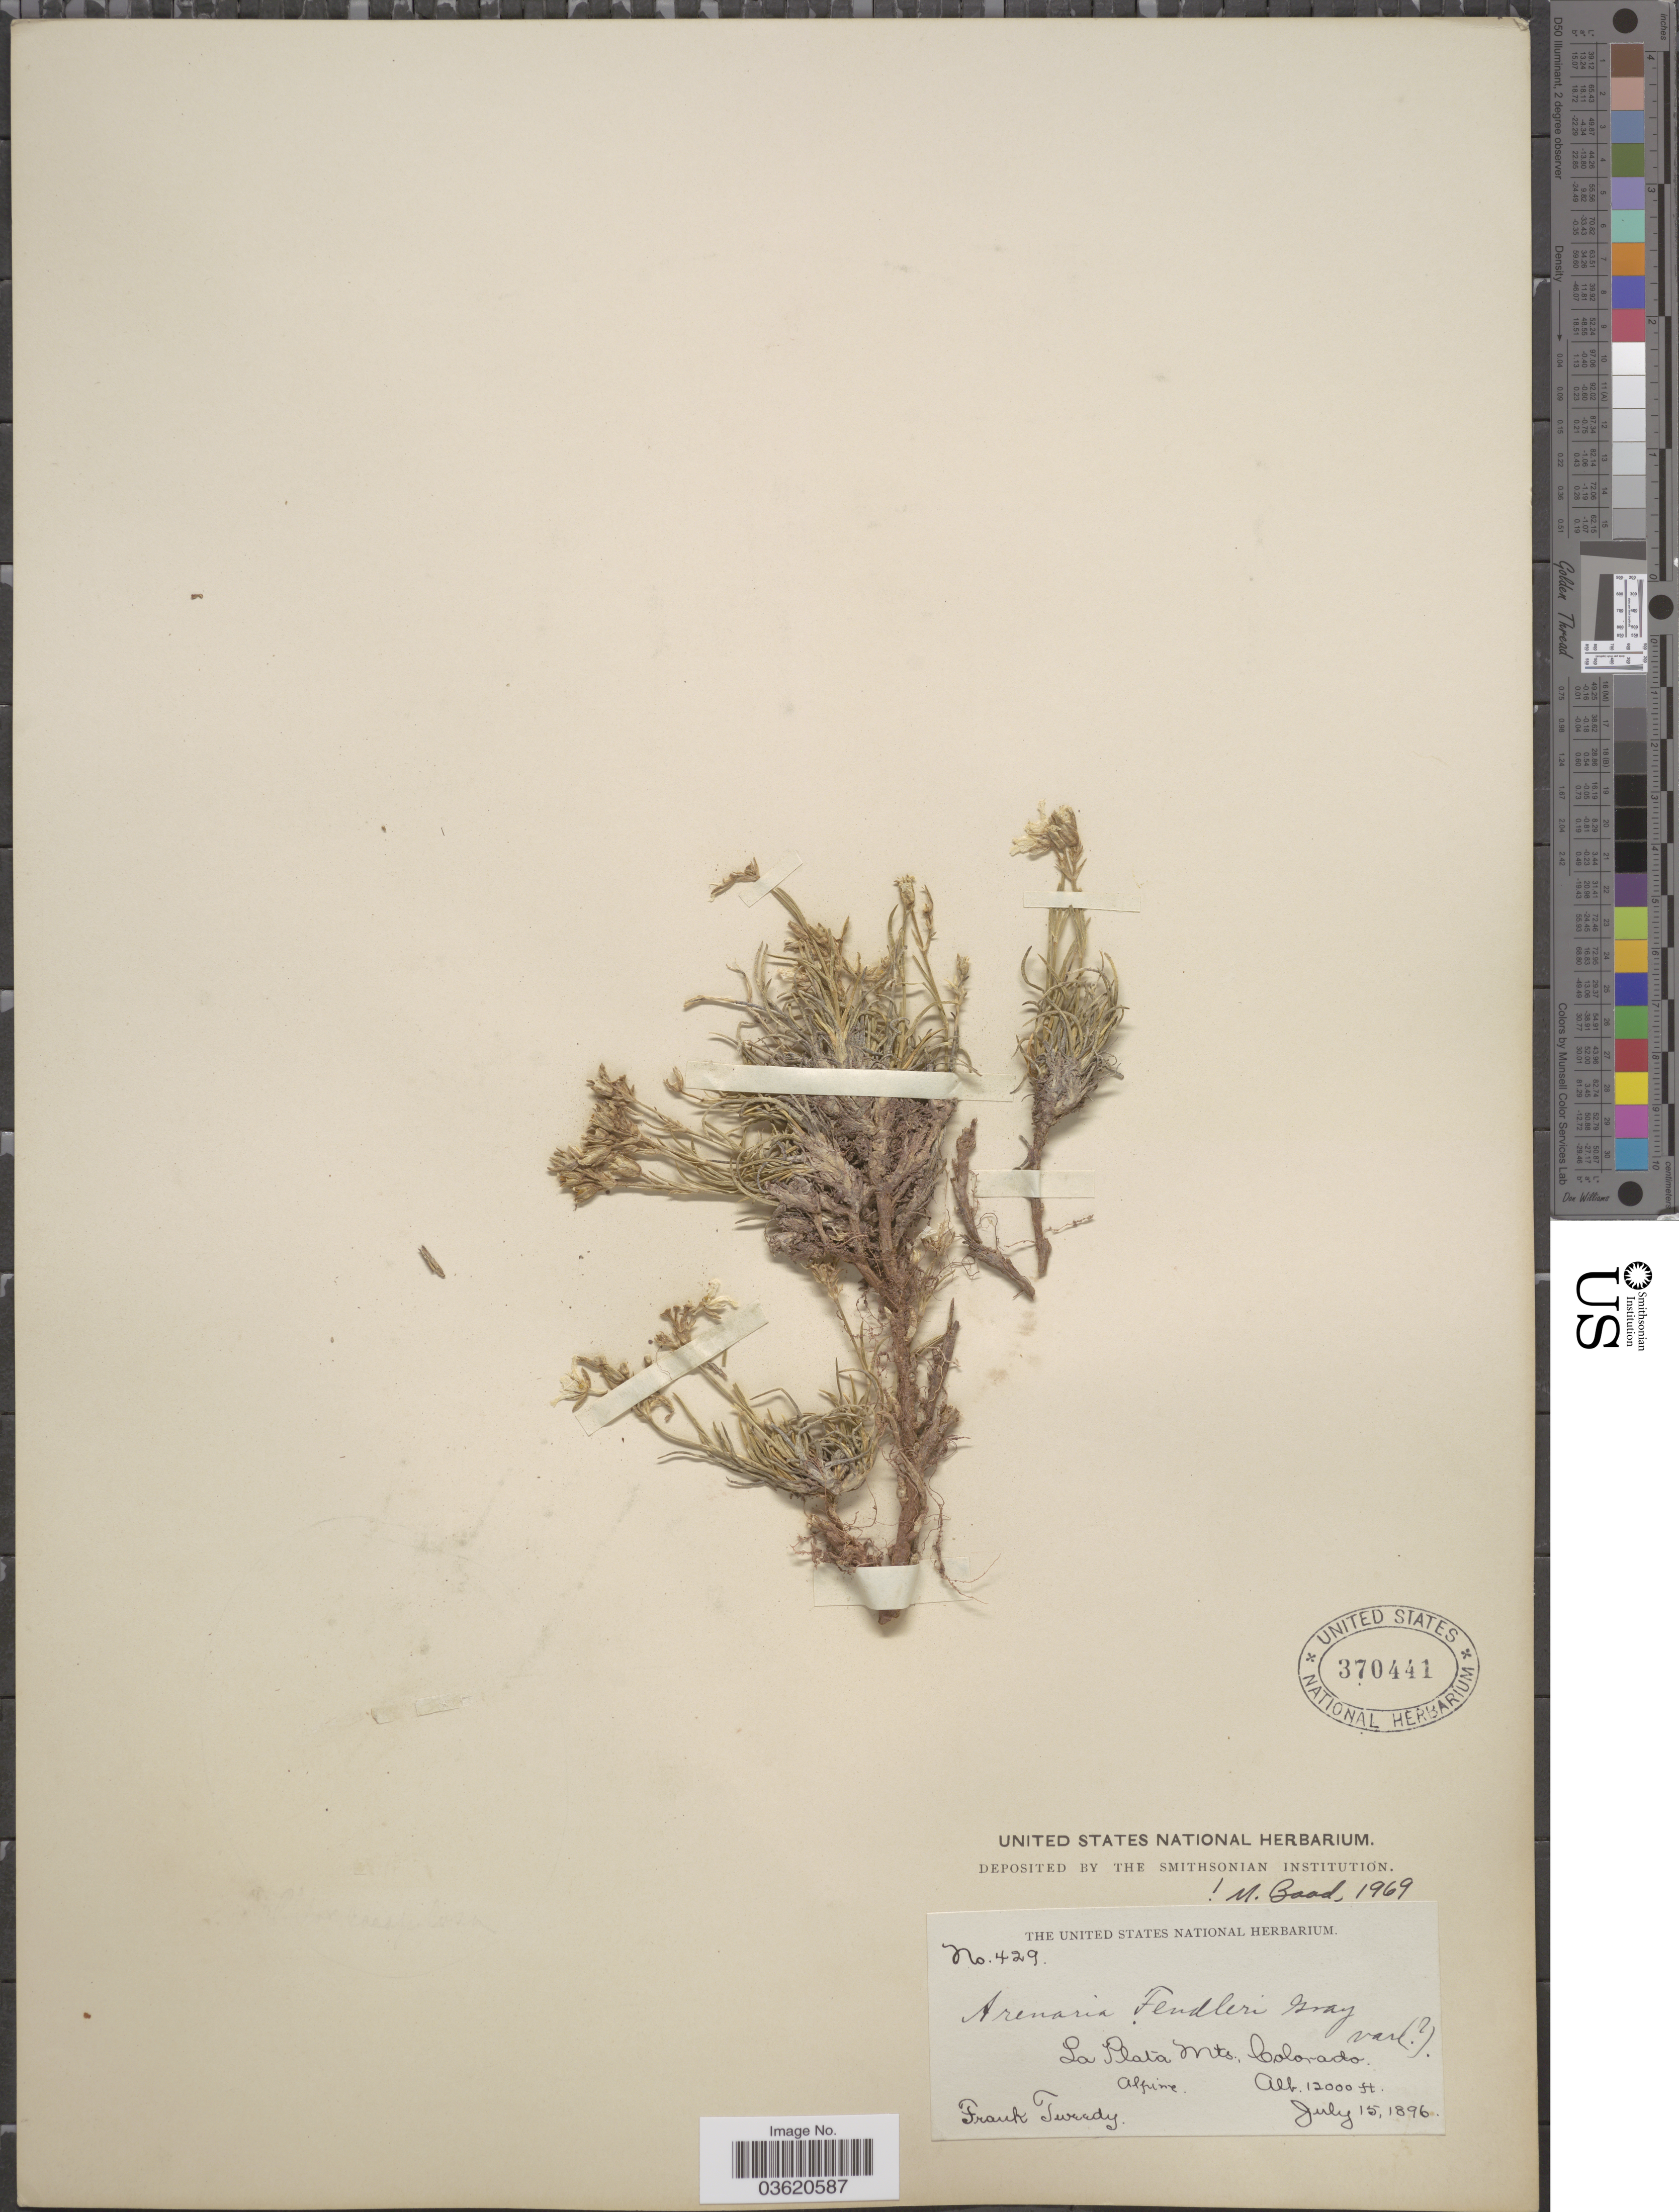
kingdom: Plantae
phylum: Tracheophyta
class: Magnoliopsida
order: Caryophyllales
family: Caryophyllaceae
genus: Eremogone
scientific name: Eremogone fendleri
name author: (A. Gray) Ikonn.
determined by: U.S. National Herbarium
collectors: F. Tweedy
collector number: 429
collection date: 1896-07-15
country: United States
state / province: Colorado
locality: La Plata Mts.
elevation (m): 3658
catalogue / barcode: US 370441